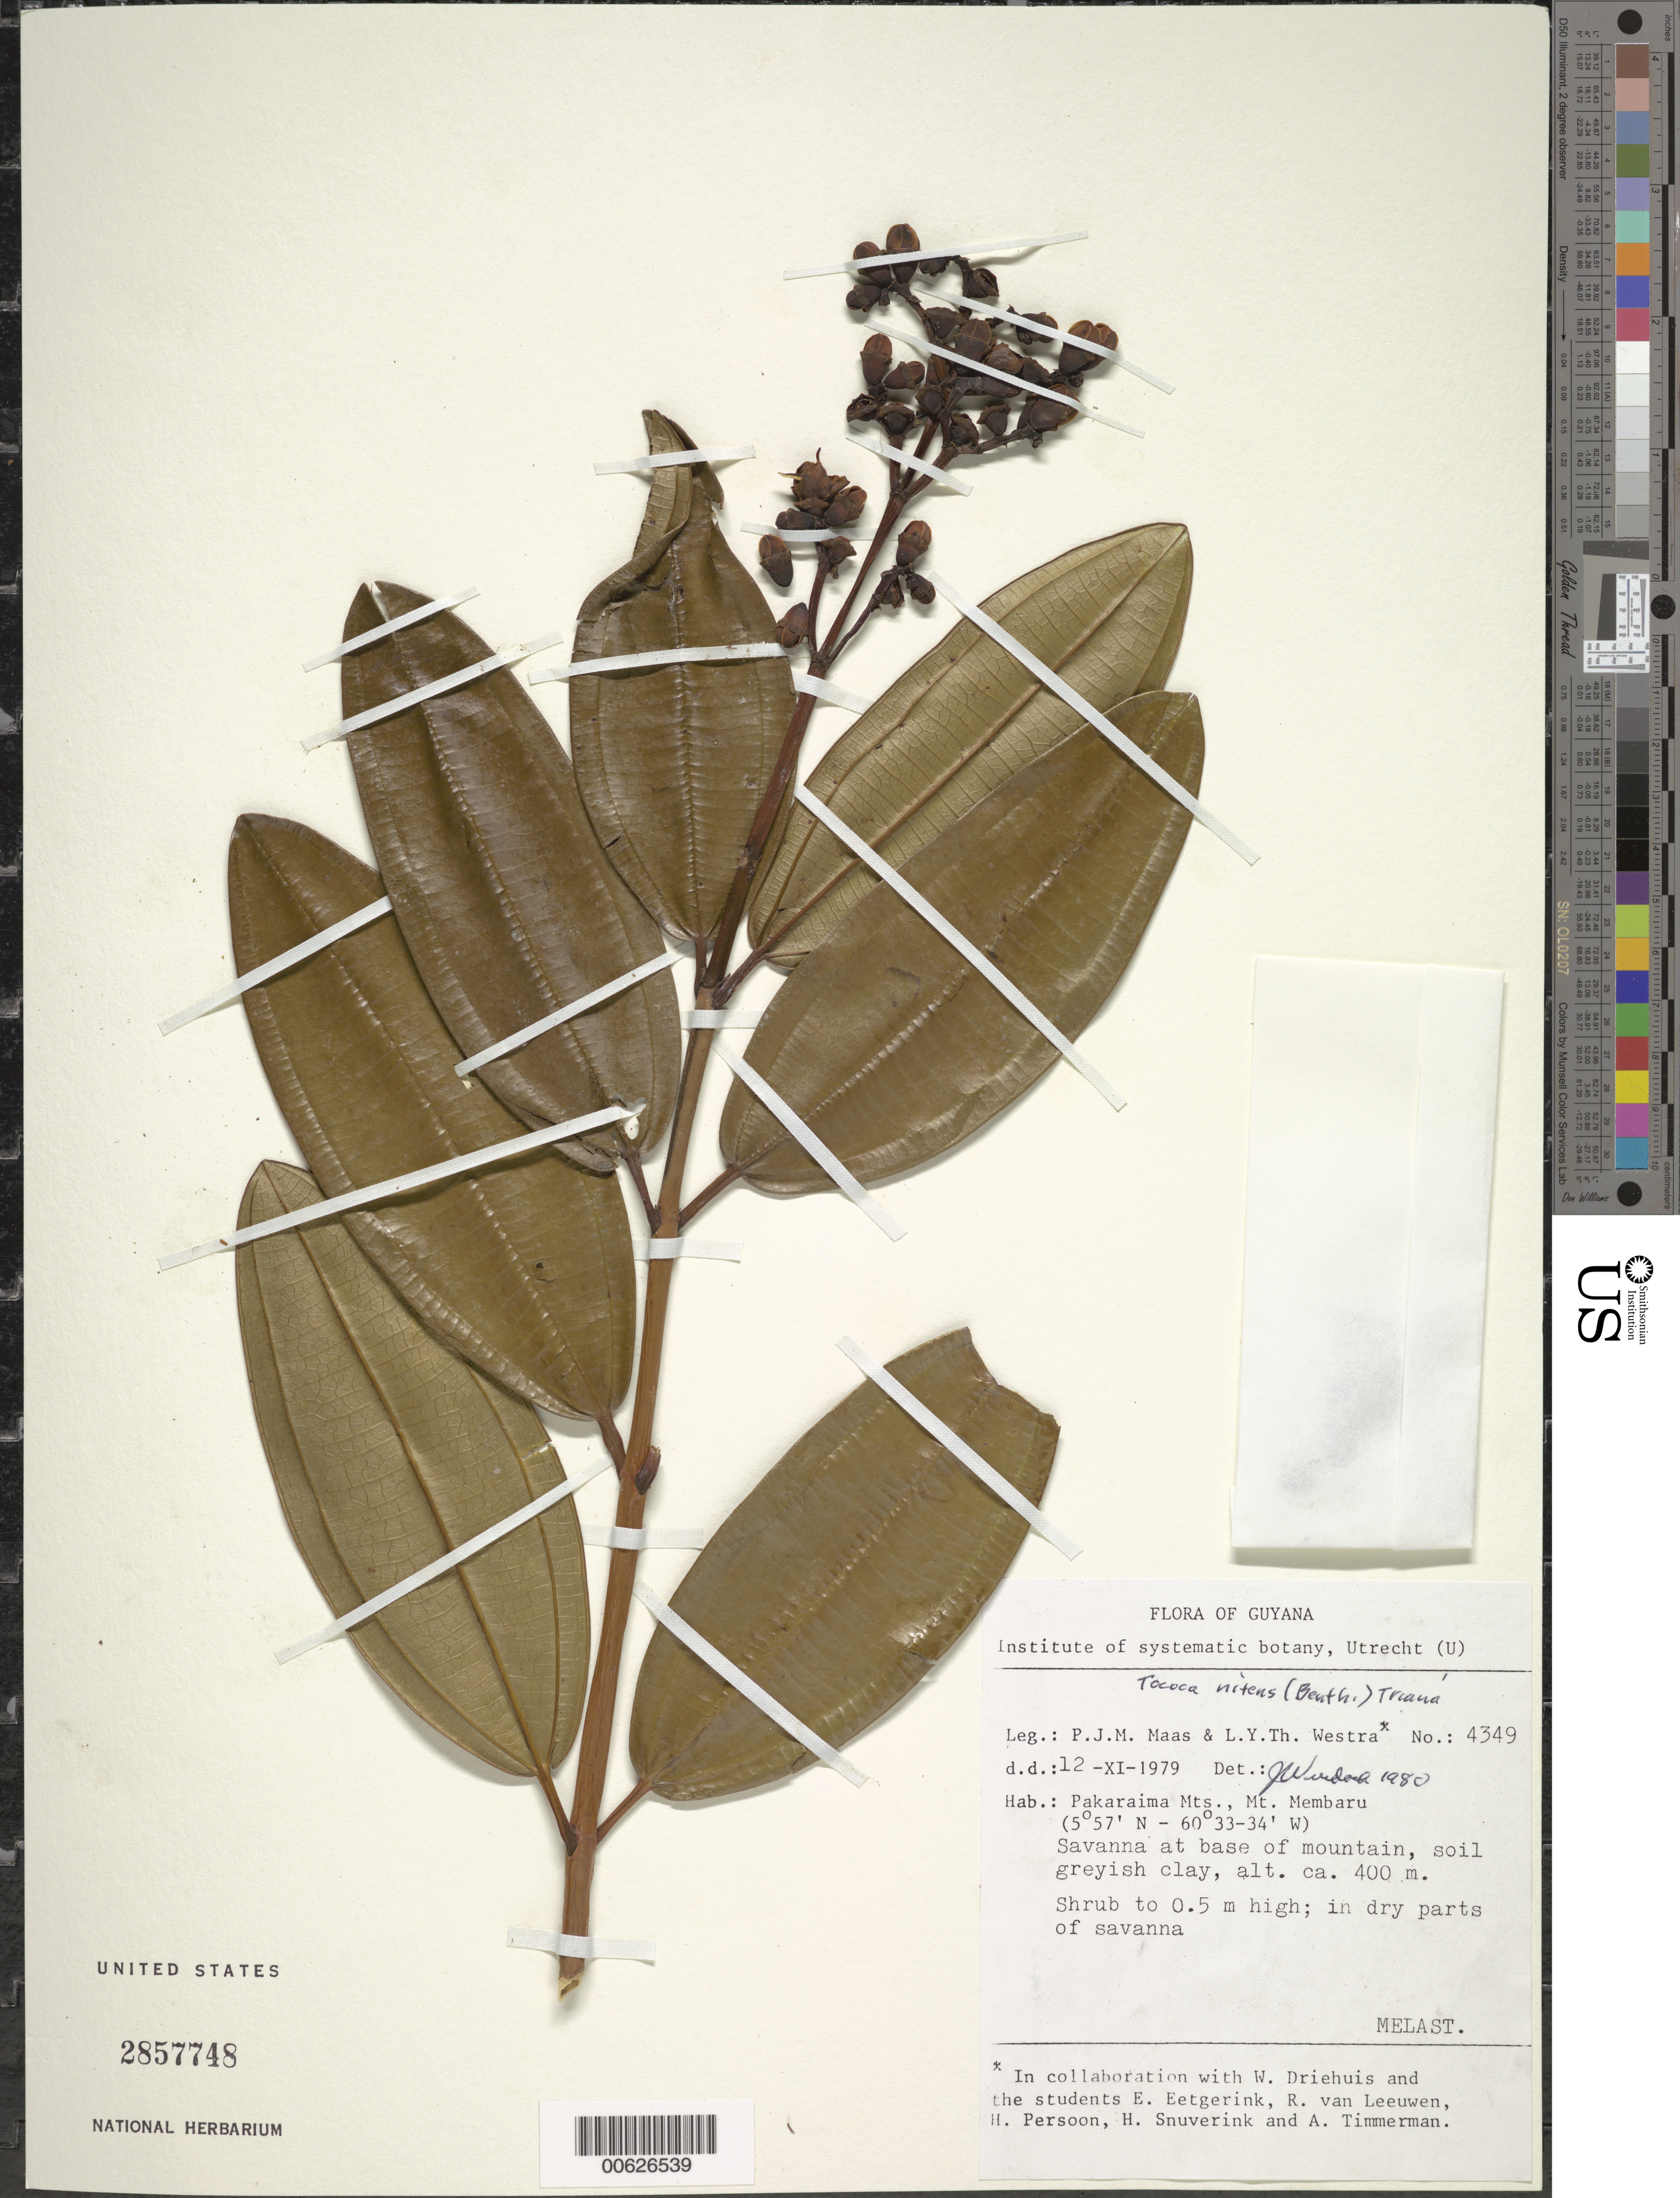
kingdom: Plantae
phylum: Tracheophyta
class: Magnoliopsida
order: Myrtales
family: Melastomataceae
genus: Tococa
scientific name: Tococa nitens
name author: (Benth.) Triana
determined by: Wurdack, John J., (US), US (UNITED STATES)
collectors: P. Maas & L. Y. T. Westra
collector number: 4349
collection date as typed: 12-Nov-79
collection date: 1979-11-12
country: Guyana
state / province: Cuyuni-Mazaruni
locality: Mt. Latipú, Pakaraima Mts. (Mazaruni R.)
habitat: Savanna at base of mountain, soil greyish clay; in dry parts of the savanna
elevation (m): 400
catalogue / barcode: US 2857748